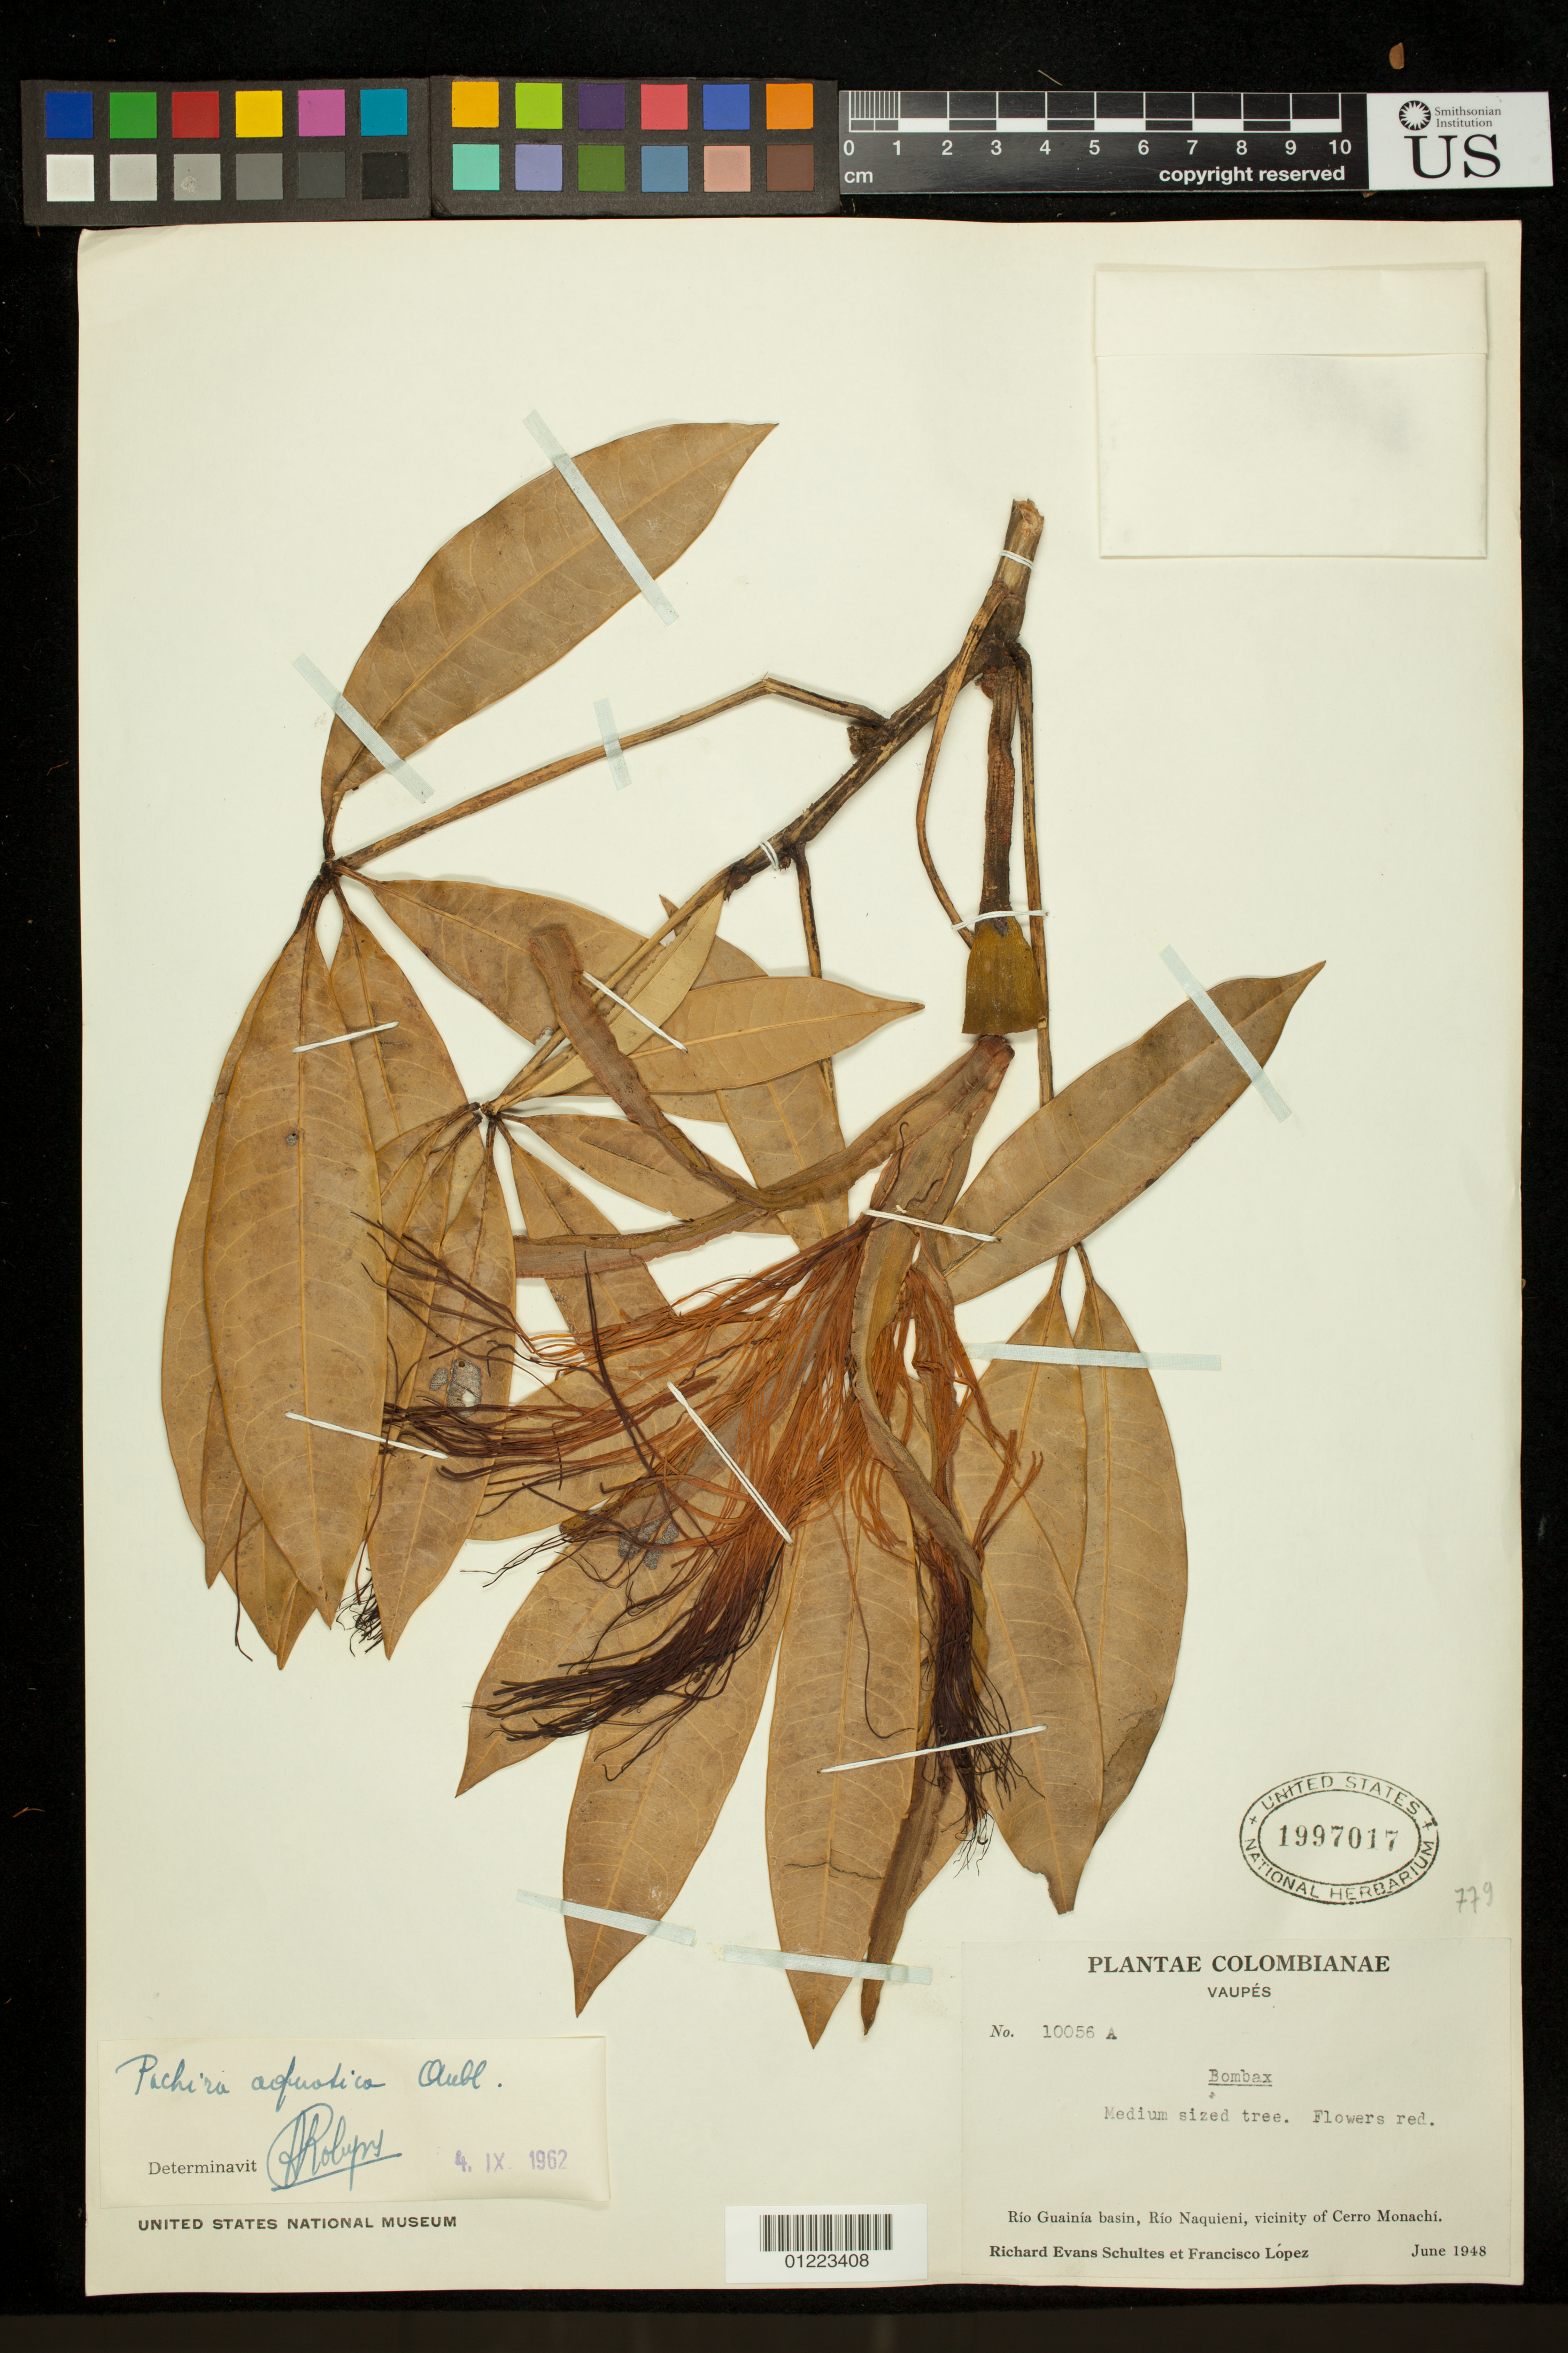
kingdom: Plantae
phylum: Tracheophyta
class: Magnoliopsida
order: Malvales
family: Malvaceae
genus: Pachira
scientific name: Pachira aquatica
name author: Aubl.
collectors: R. E. Schultes & F. Lopéz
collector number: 10056A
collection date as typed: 1948-06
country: Colombia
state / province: Vaupés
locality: Vaupés: Rio Guainia basin, Rio Naquieni, vicinity of Cerro Monachi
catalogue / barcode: US 1997017